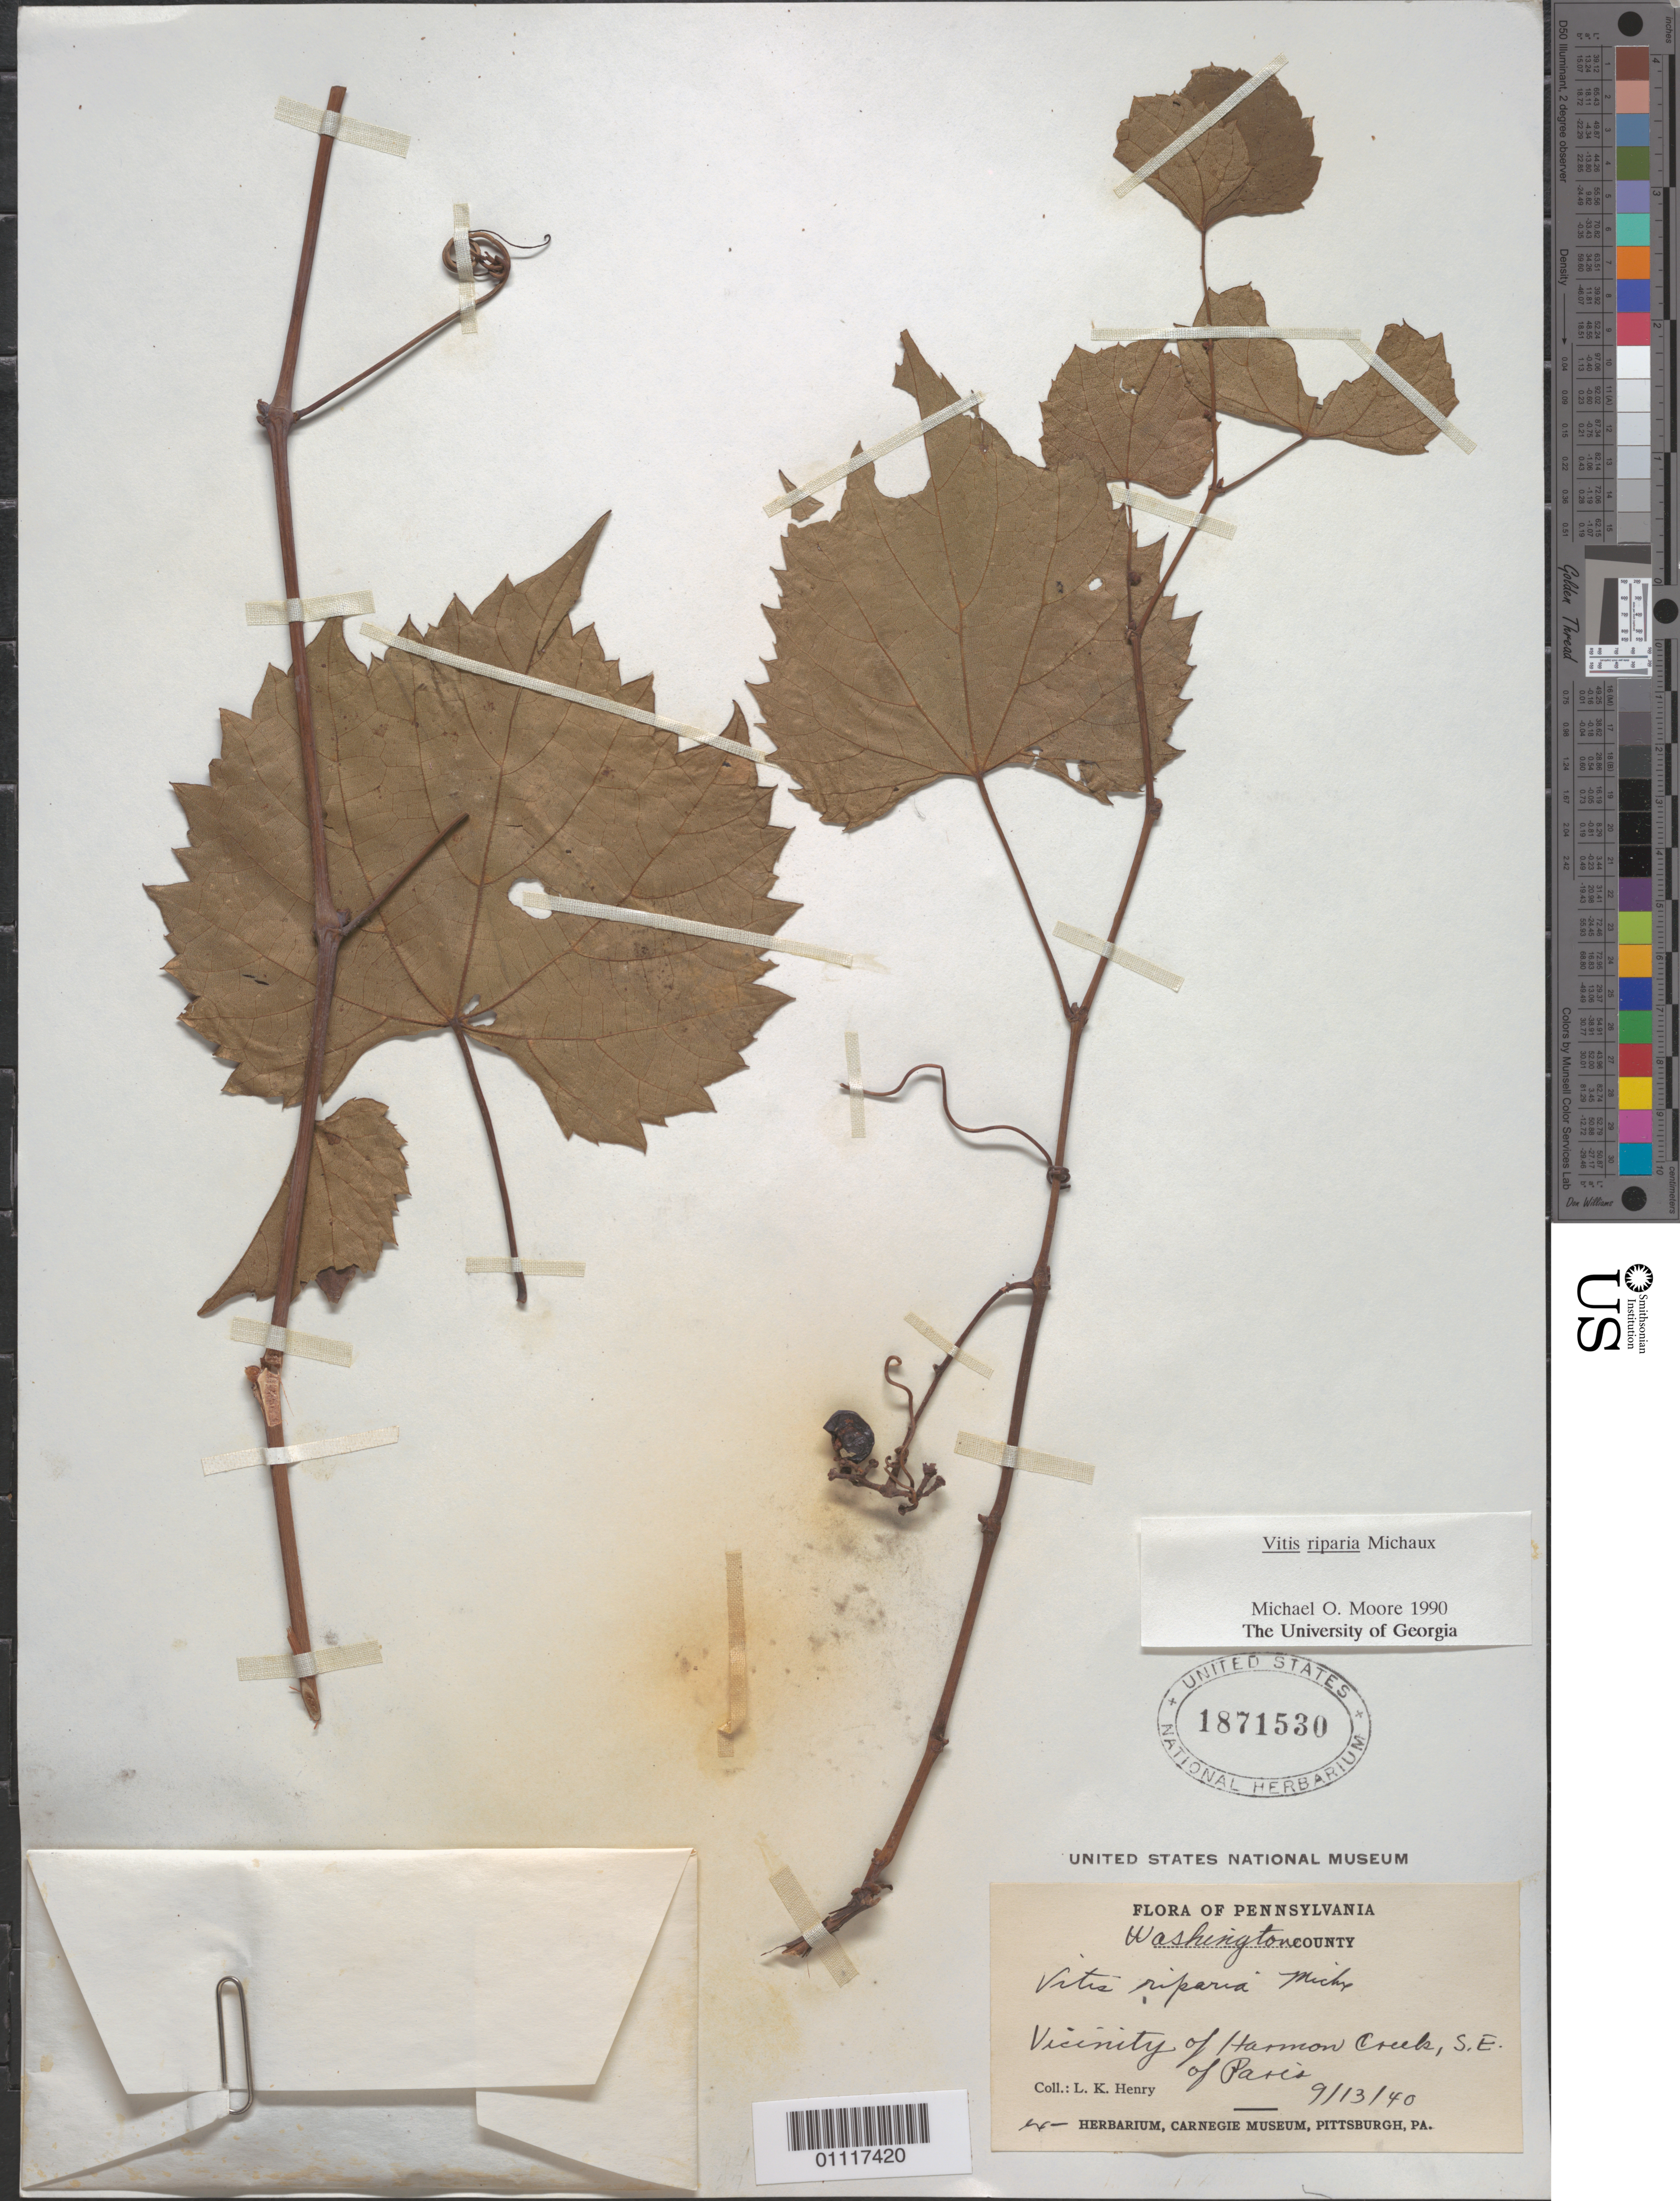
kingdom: Plantae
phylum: Tracheophyta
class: Magnoliopsida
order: Vitales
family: Vitaceae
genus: Vitis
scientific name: Vitis riparia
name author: Michx.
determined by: Moore, M. O.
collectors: L. K. Henry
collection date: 1940-09-13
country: United States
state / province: Pennsylvania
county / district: Washington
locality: Vicinity of Harmon Creek, S.E. of Paris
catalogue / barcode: US 1871530